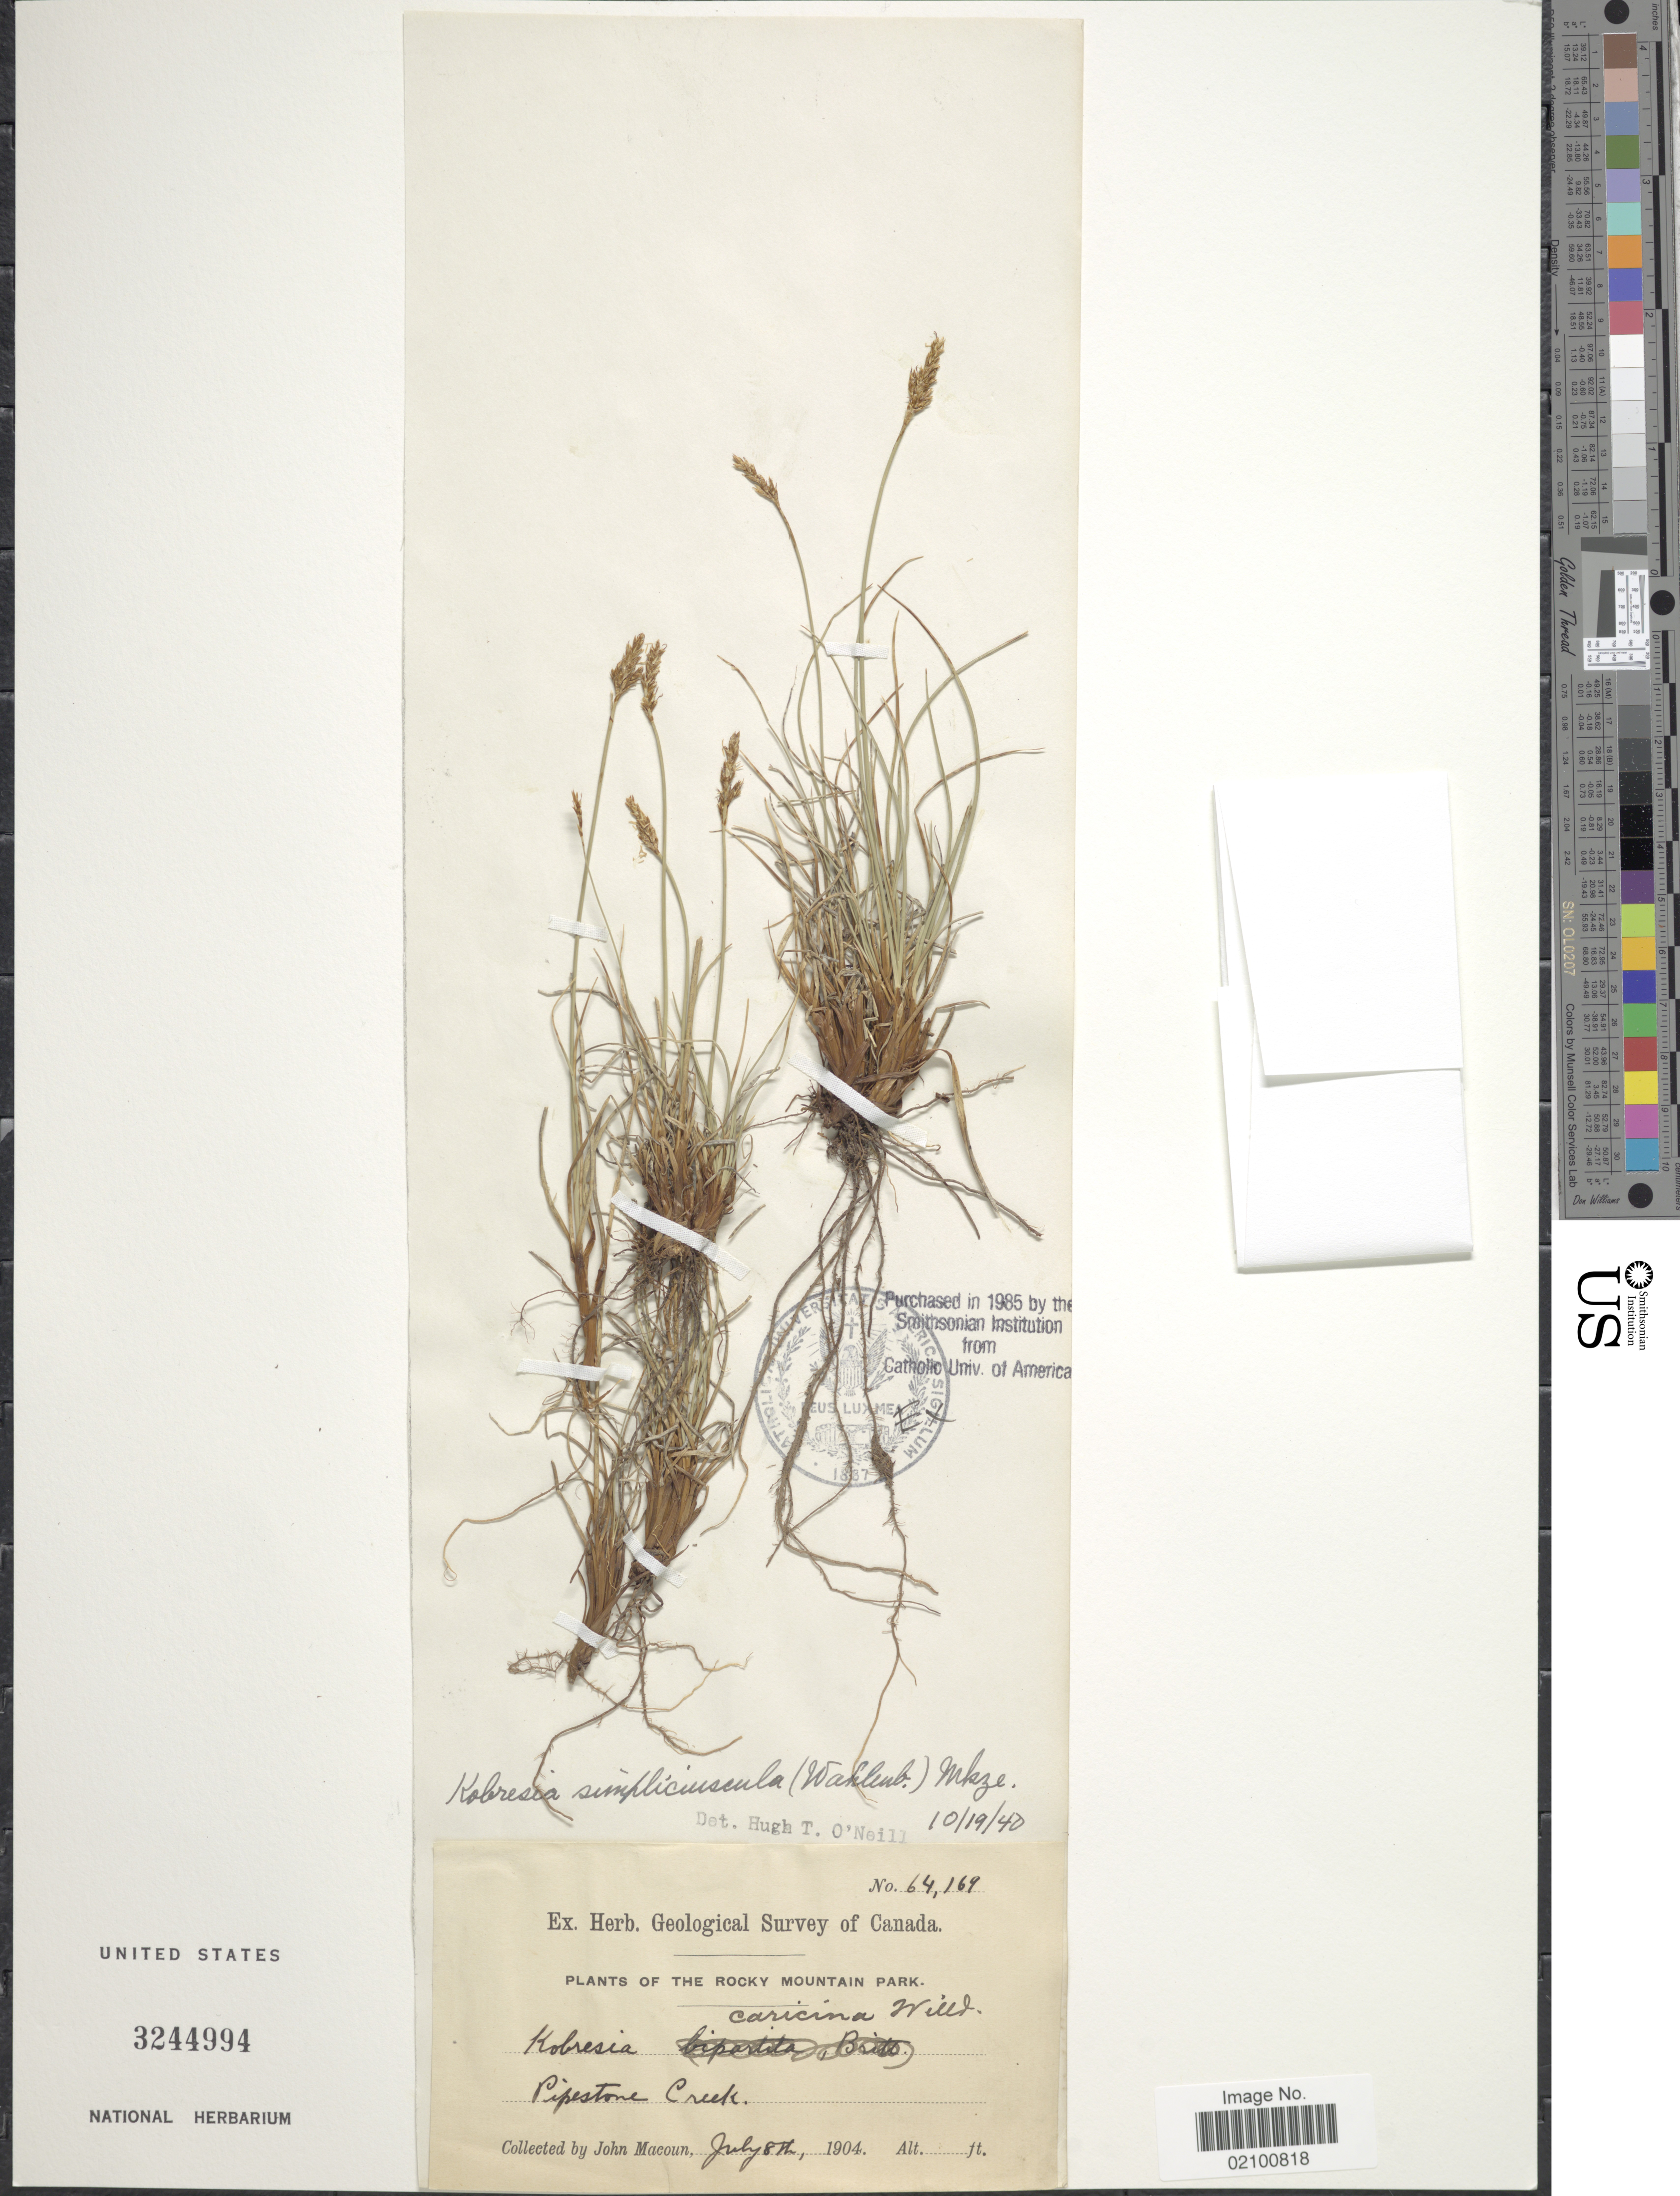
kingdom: Plantae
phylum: Tracheophyta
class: Liliopsida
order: Poales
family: Cyperaceae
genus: Carex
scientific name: Carex simpliciuscula subsp. simpliciuscula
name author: Wahlenb.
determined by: Strong, M. T., (US), Smithsonian Institution - National Museum of Natural History (UNITED STATES)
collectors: J. Macoun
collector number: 64169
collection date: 1904-07-08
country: Canada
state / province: British Columbia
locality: Rocky Mountain Park, Pipestone Creek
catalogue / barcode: US 3244994